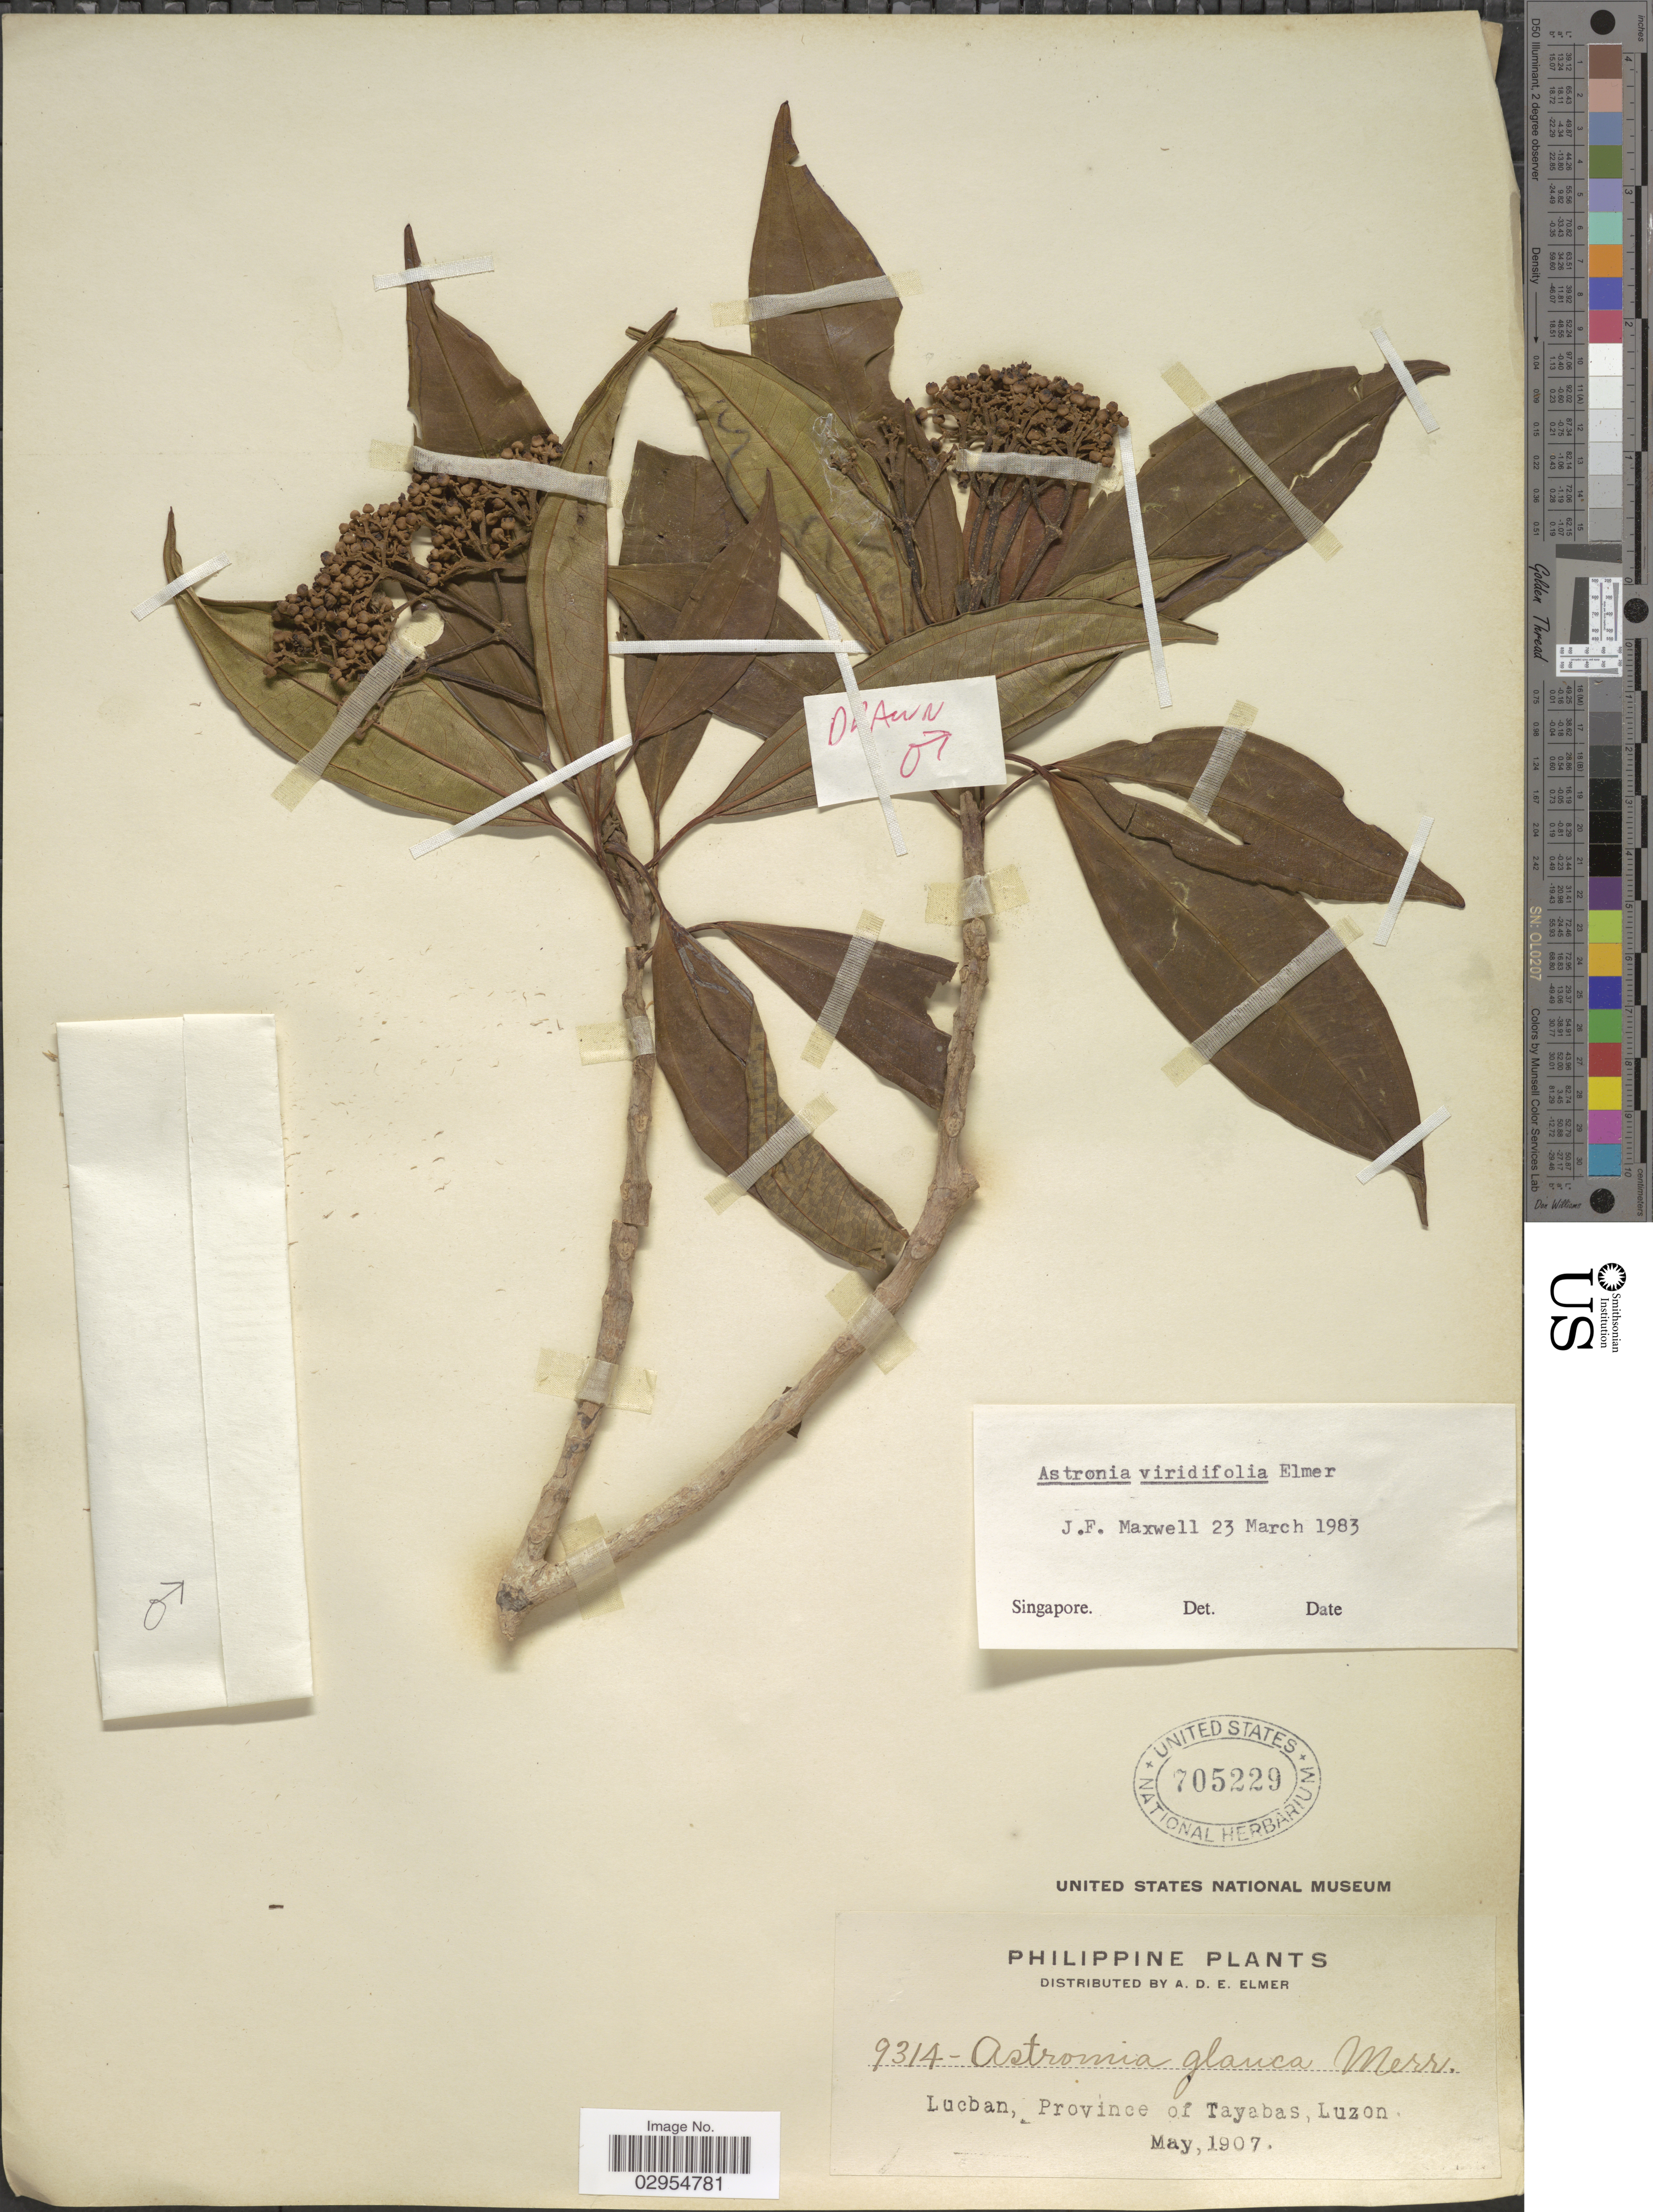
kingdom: Plantae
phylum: Tracheophyta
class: Magnoliopsida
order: Myrtales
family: Melastomataceae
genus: Astronia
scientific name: Astronia viridifolia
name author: Elmer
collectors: A. D. E. Elmer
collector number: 9314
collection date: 1907-05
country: Philippines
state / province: Calabarzon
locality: Lucban, Province of Tayabas, Luzon.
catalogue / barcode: US 705229